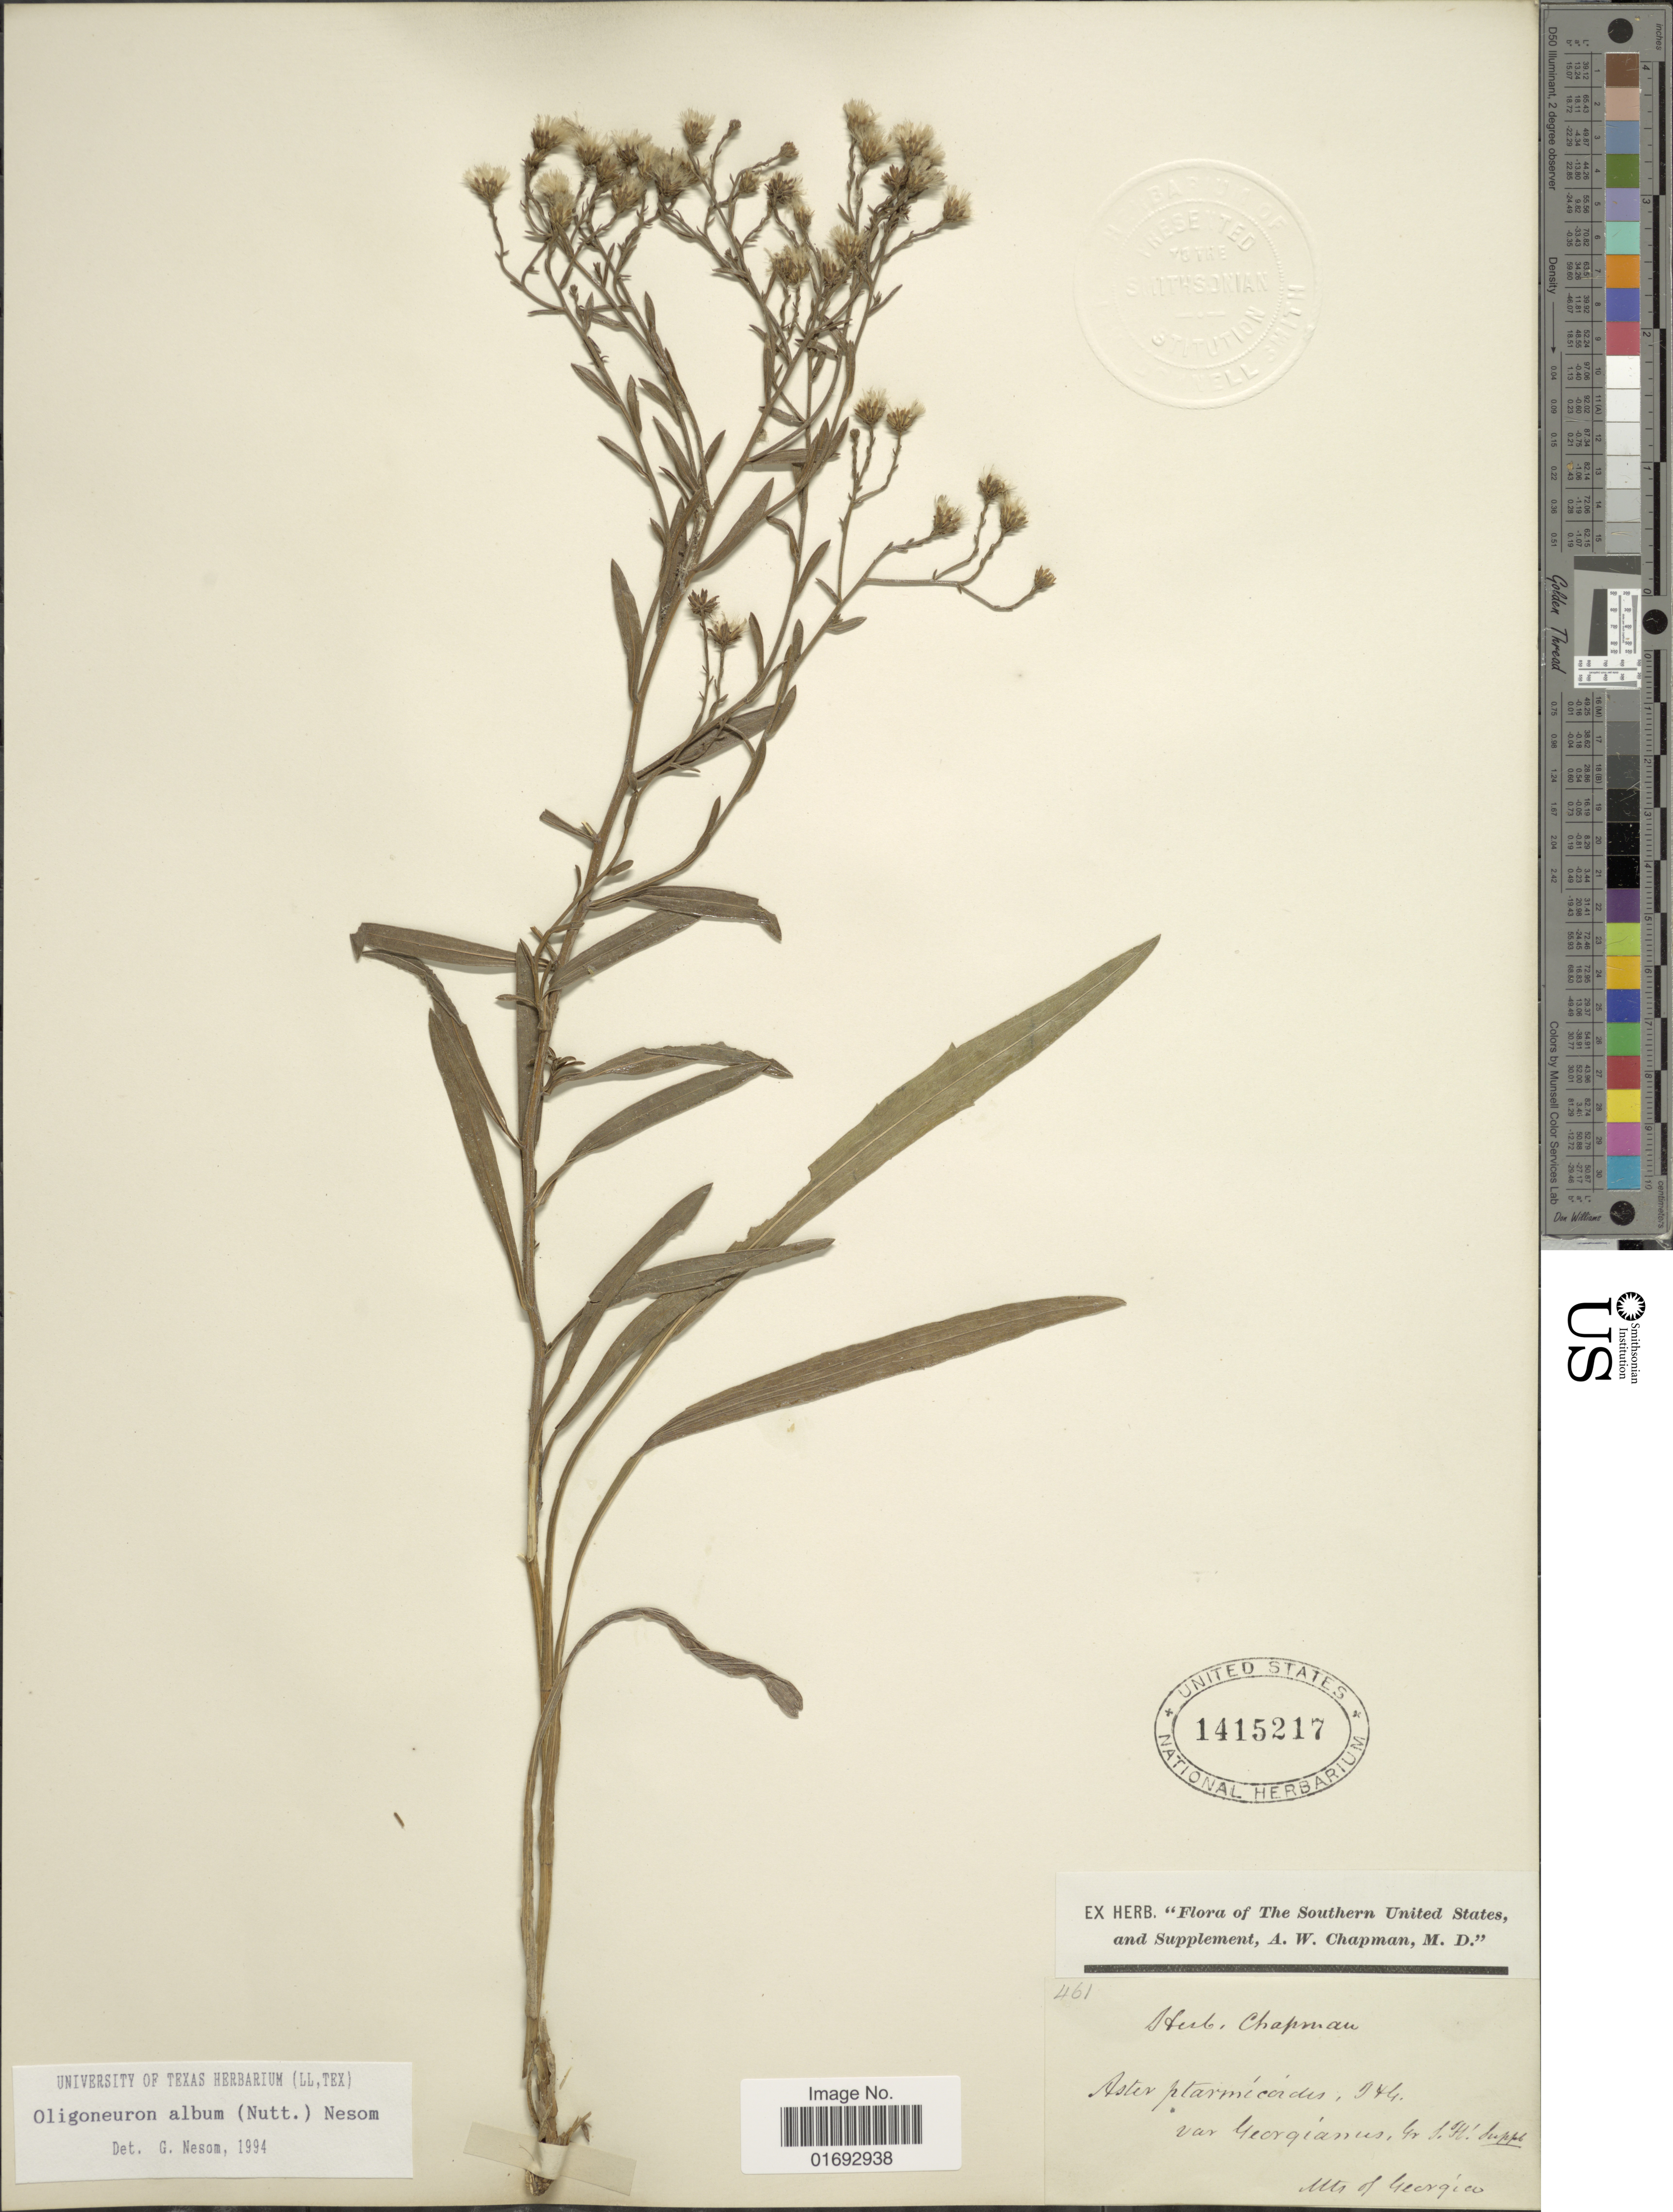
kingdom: Plantae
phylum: Tracheophyta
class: Magnoliopsida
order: Asterales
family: Asteraceae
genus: Oligoneuron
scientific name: Oligoneuron album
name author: (Nutt.) G.L. Nesom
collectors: ex herb. Chapman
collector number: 461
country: United States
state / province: Georgia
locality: Mts. of Georgia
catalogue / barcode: US 1415217